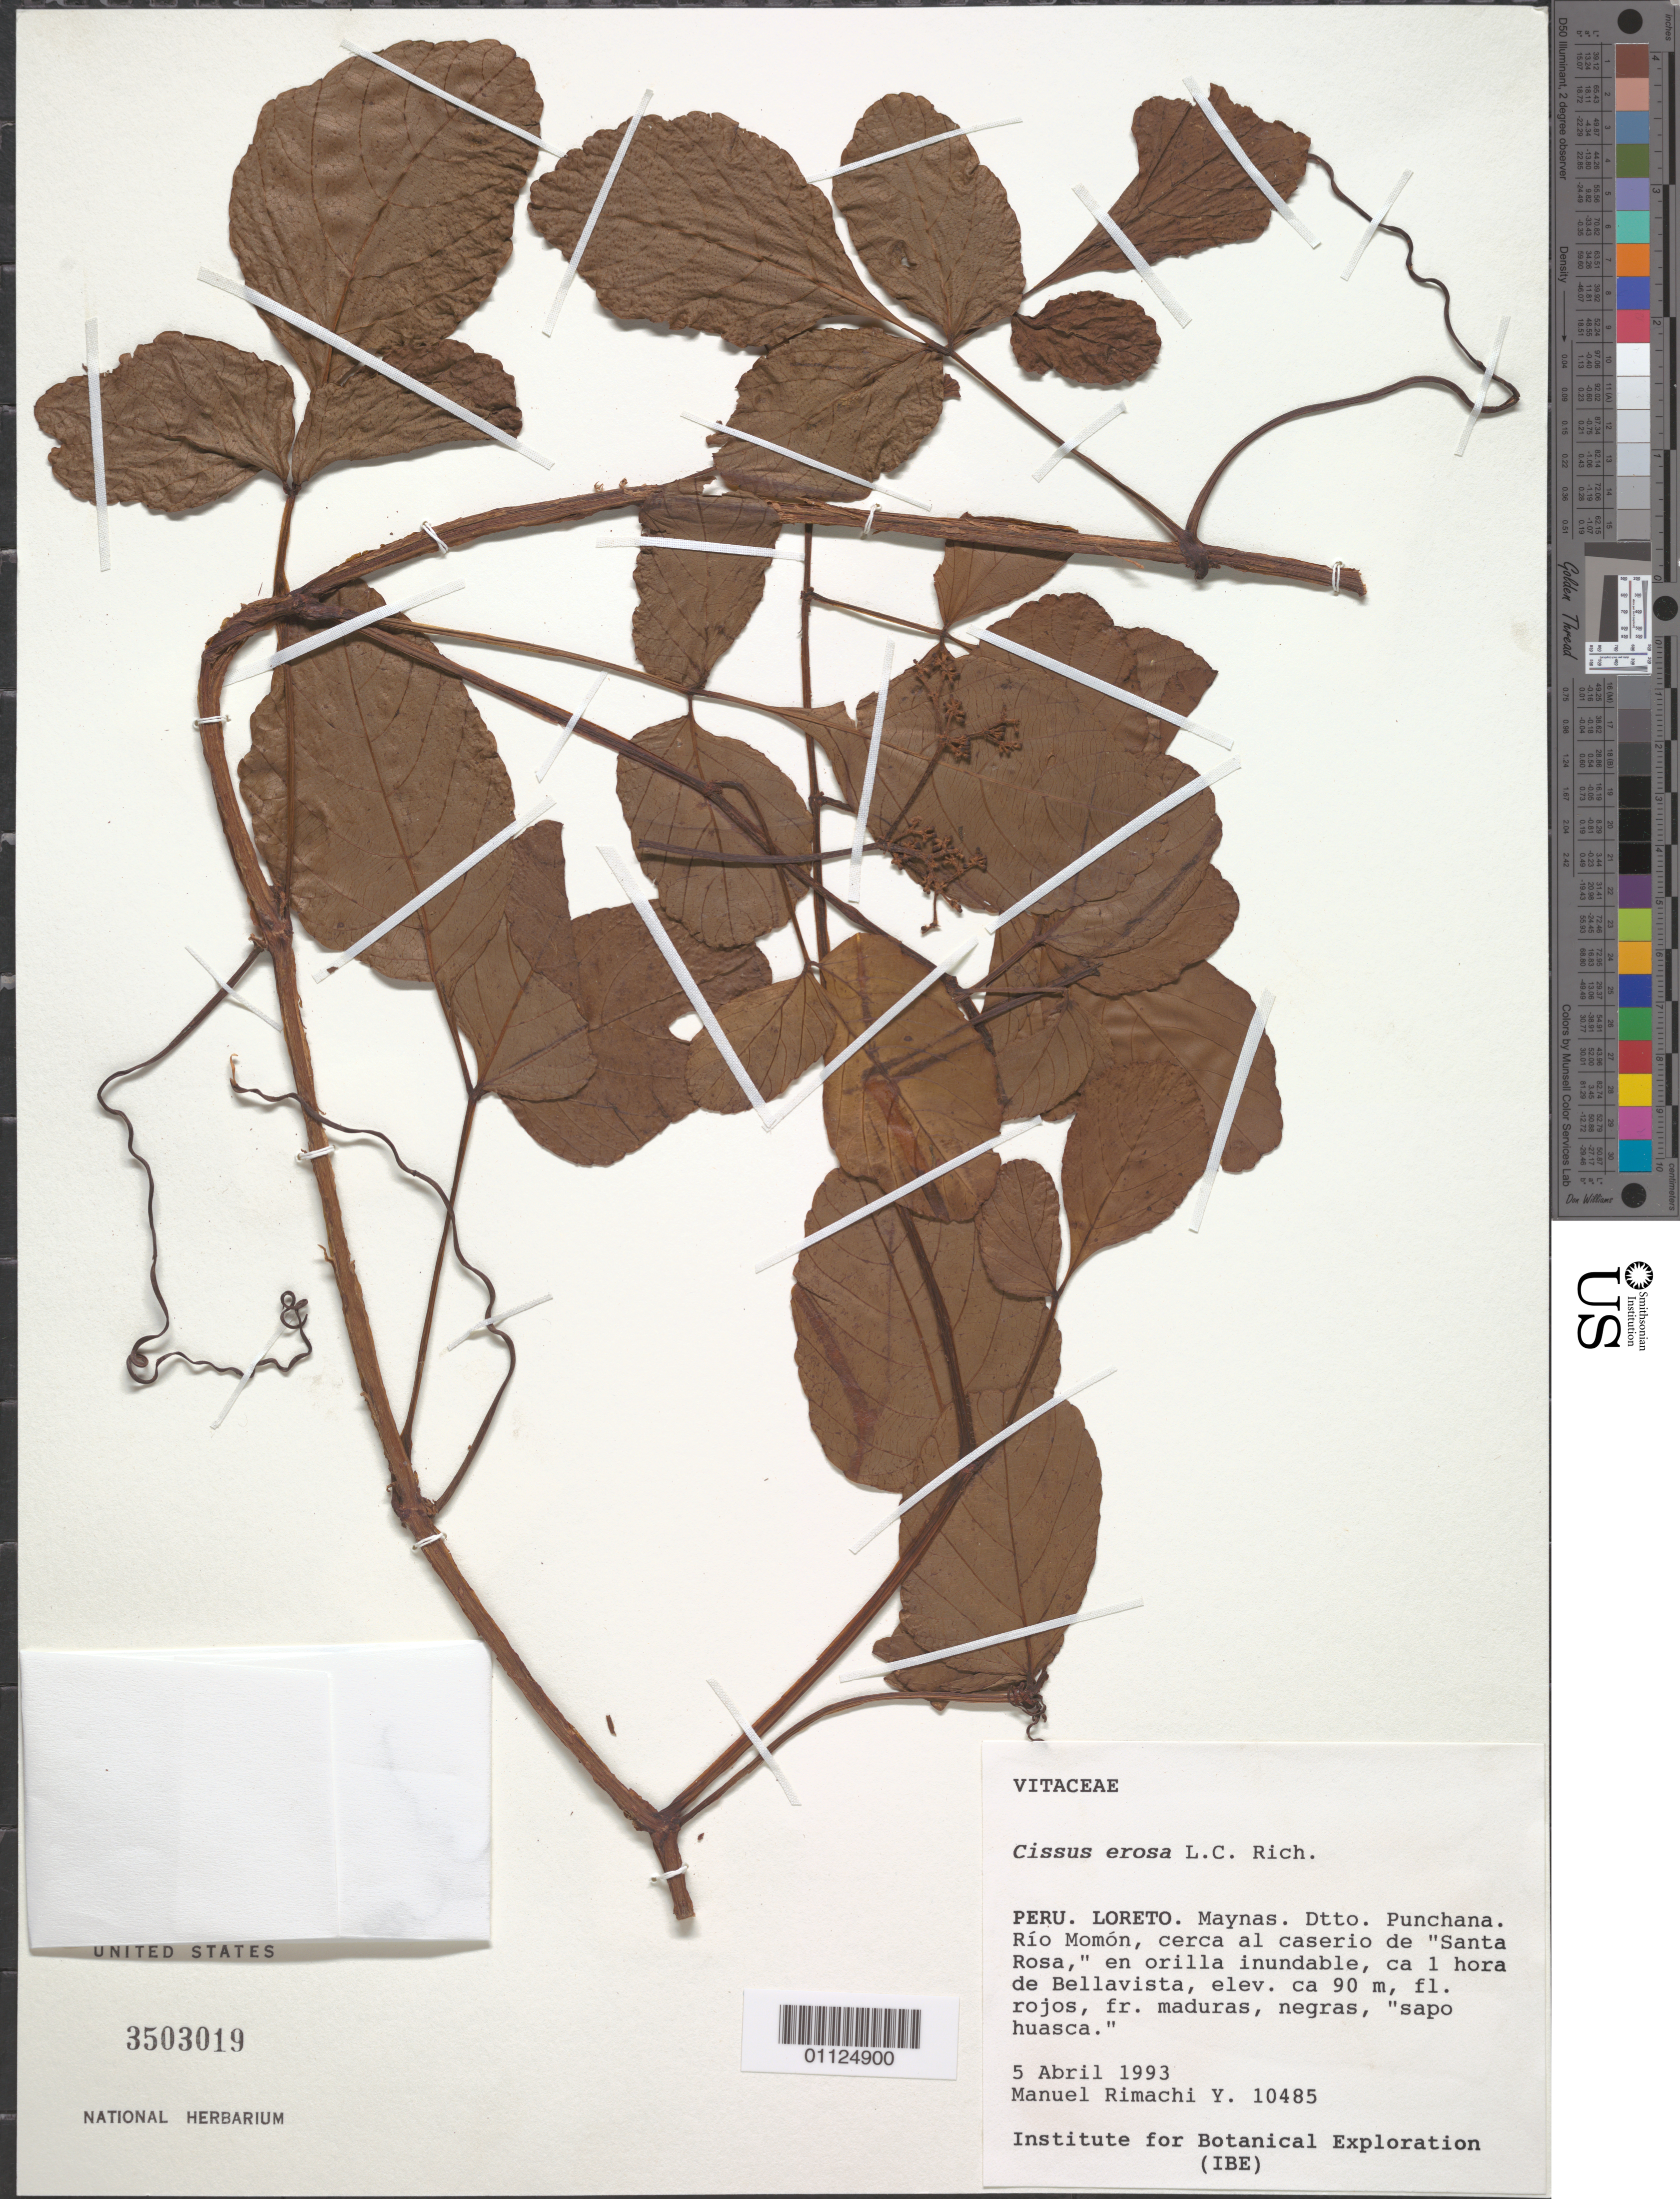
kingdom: Plantae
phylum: Tracheophyta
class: Magnoliopsida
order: Vitales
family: Vitaceae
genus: Cissus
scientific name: Cissus erosa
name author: Rich.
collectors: M. Rimachi Y.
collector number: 10485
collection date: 1993-04-05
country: Peru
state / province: Loreto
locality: Maynas. Dtto. Punchana. Rio Momon, cerca al caserio de "Santa Rosa", en orilla inundable, ca 1 hora de Bellavista.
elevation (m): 90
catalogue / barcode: US 3503019